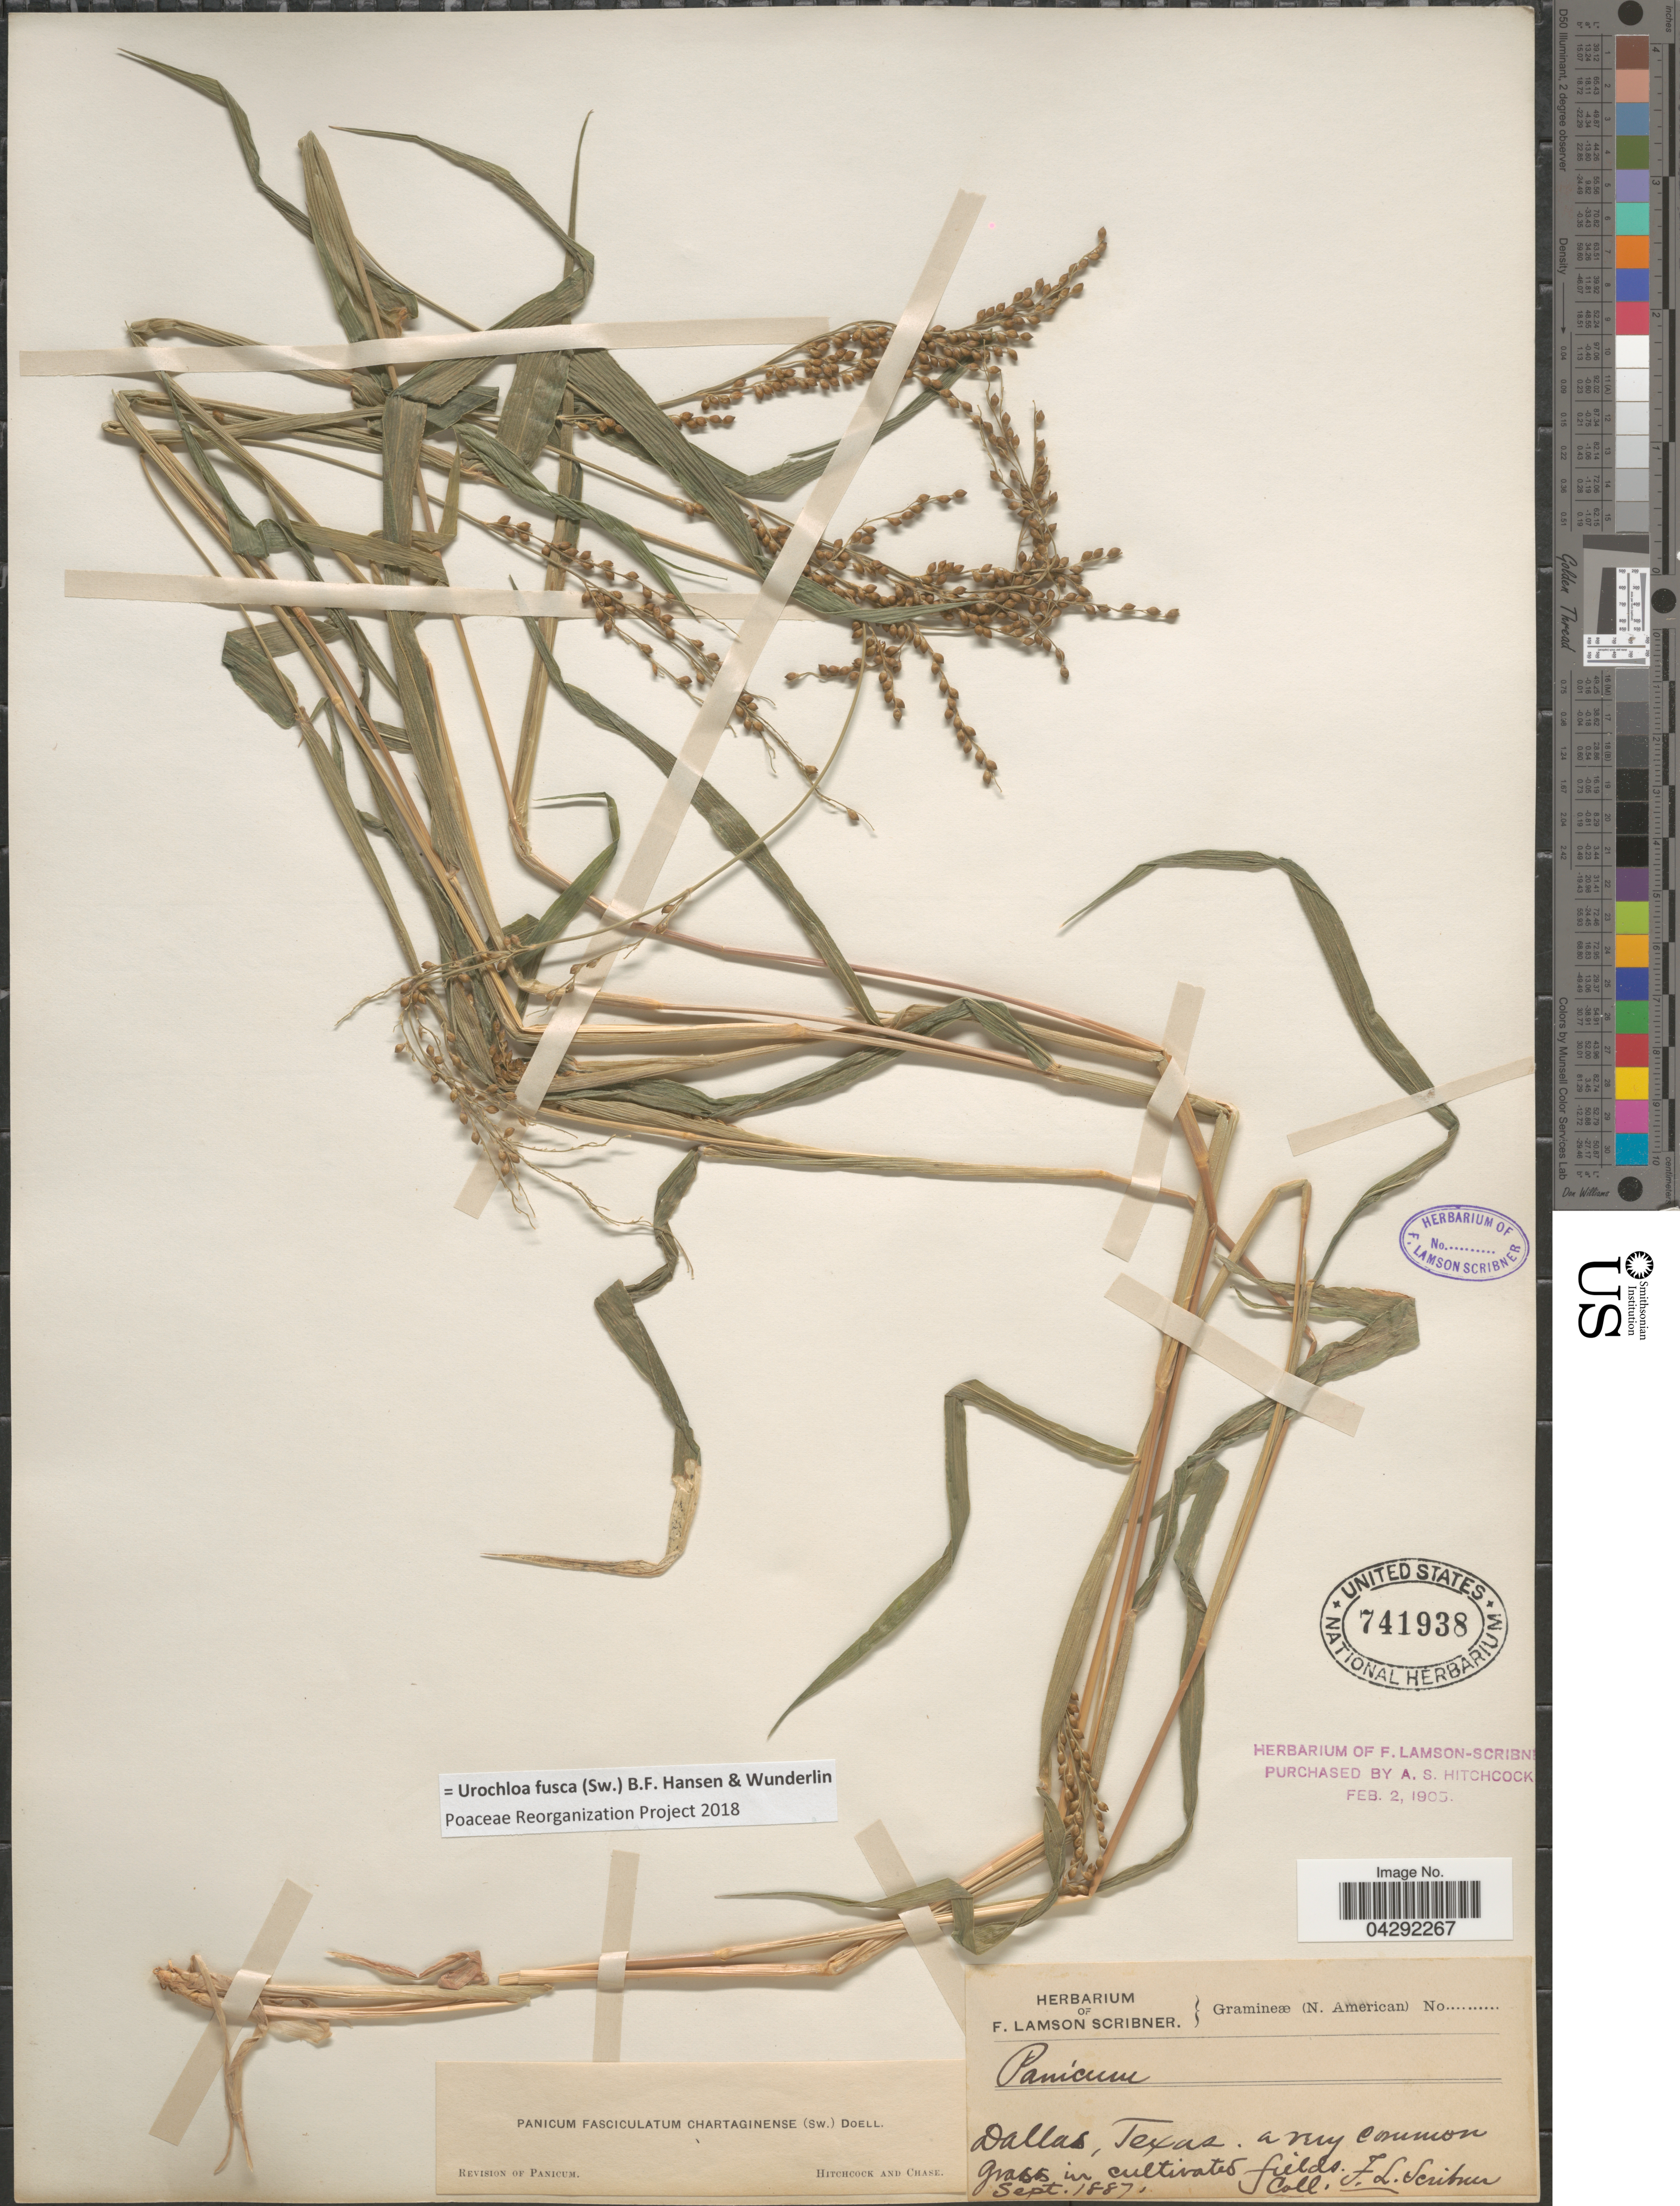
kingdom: Plantae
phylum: Tracheophyta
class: Liliopsida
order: Poales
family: Poaceae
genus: Urochloa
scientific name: Urochloa fusca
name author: (Sw.) B.F. Hansen & Wunderlin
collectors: F. Lamson-Scribner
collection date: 1887-09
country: United States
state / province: Texas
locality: Dallas.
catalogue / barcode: US 741938